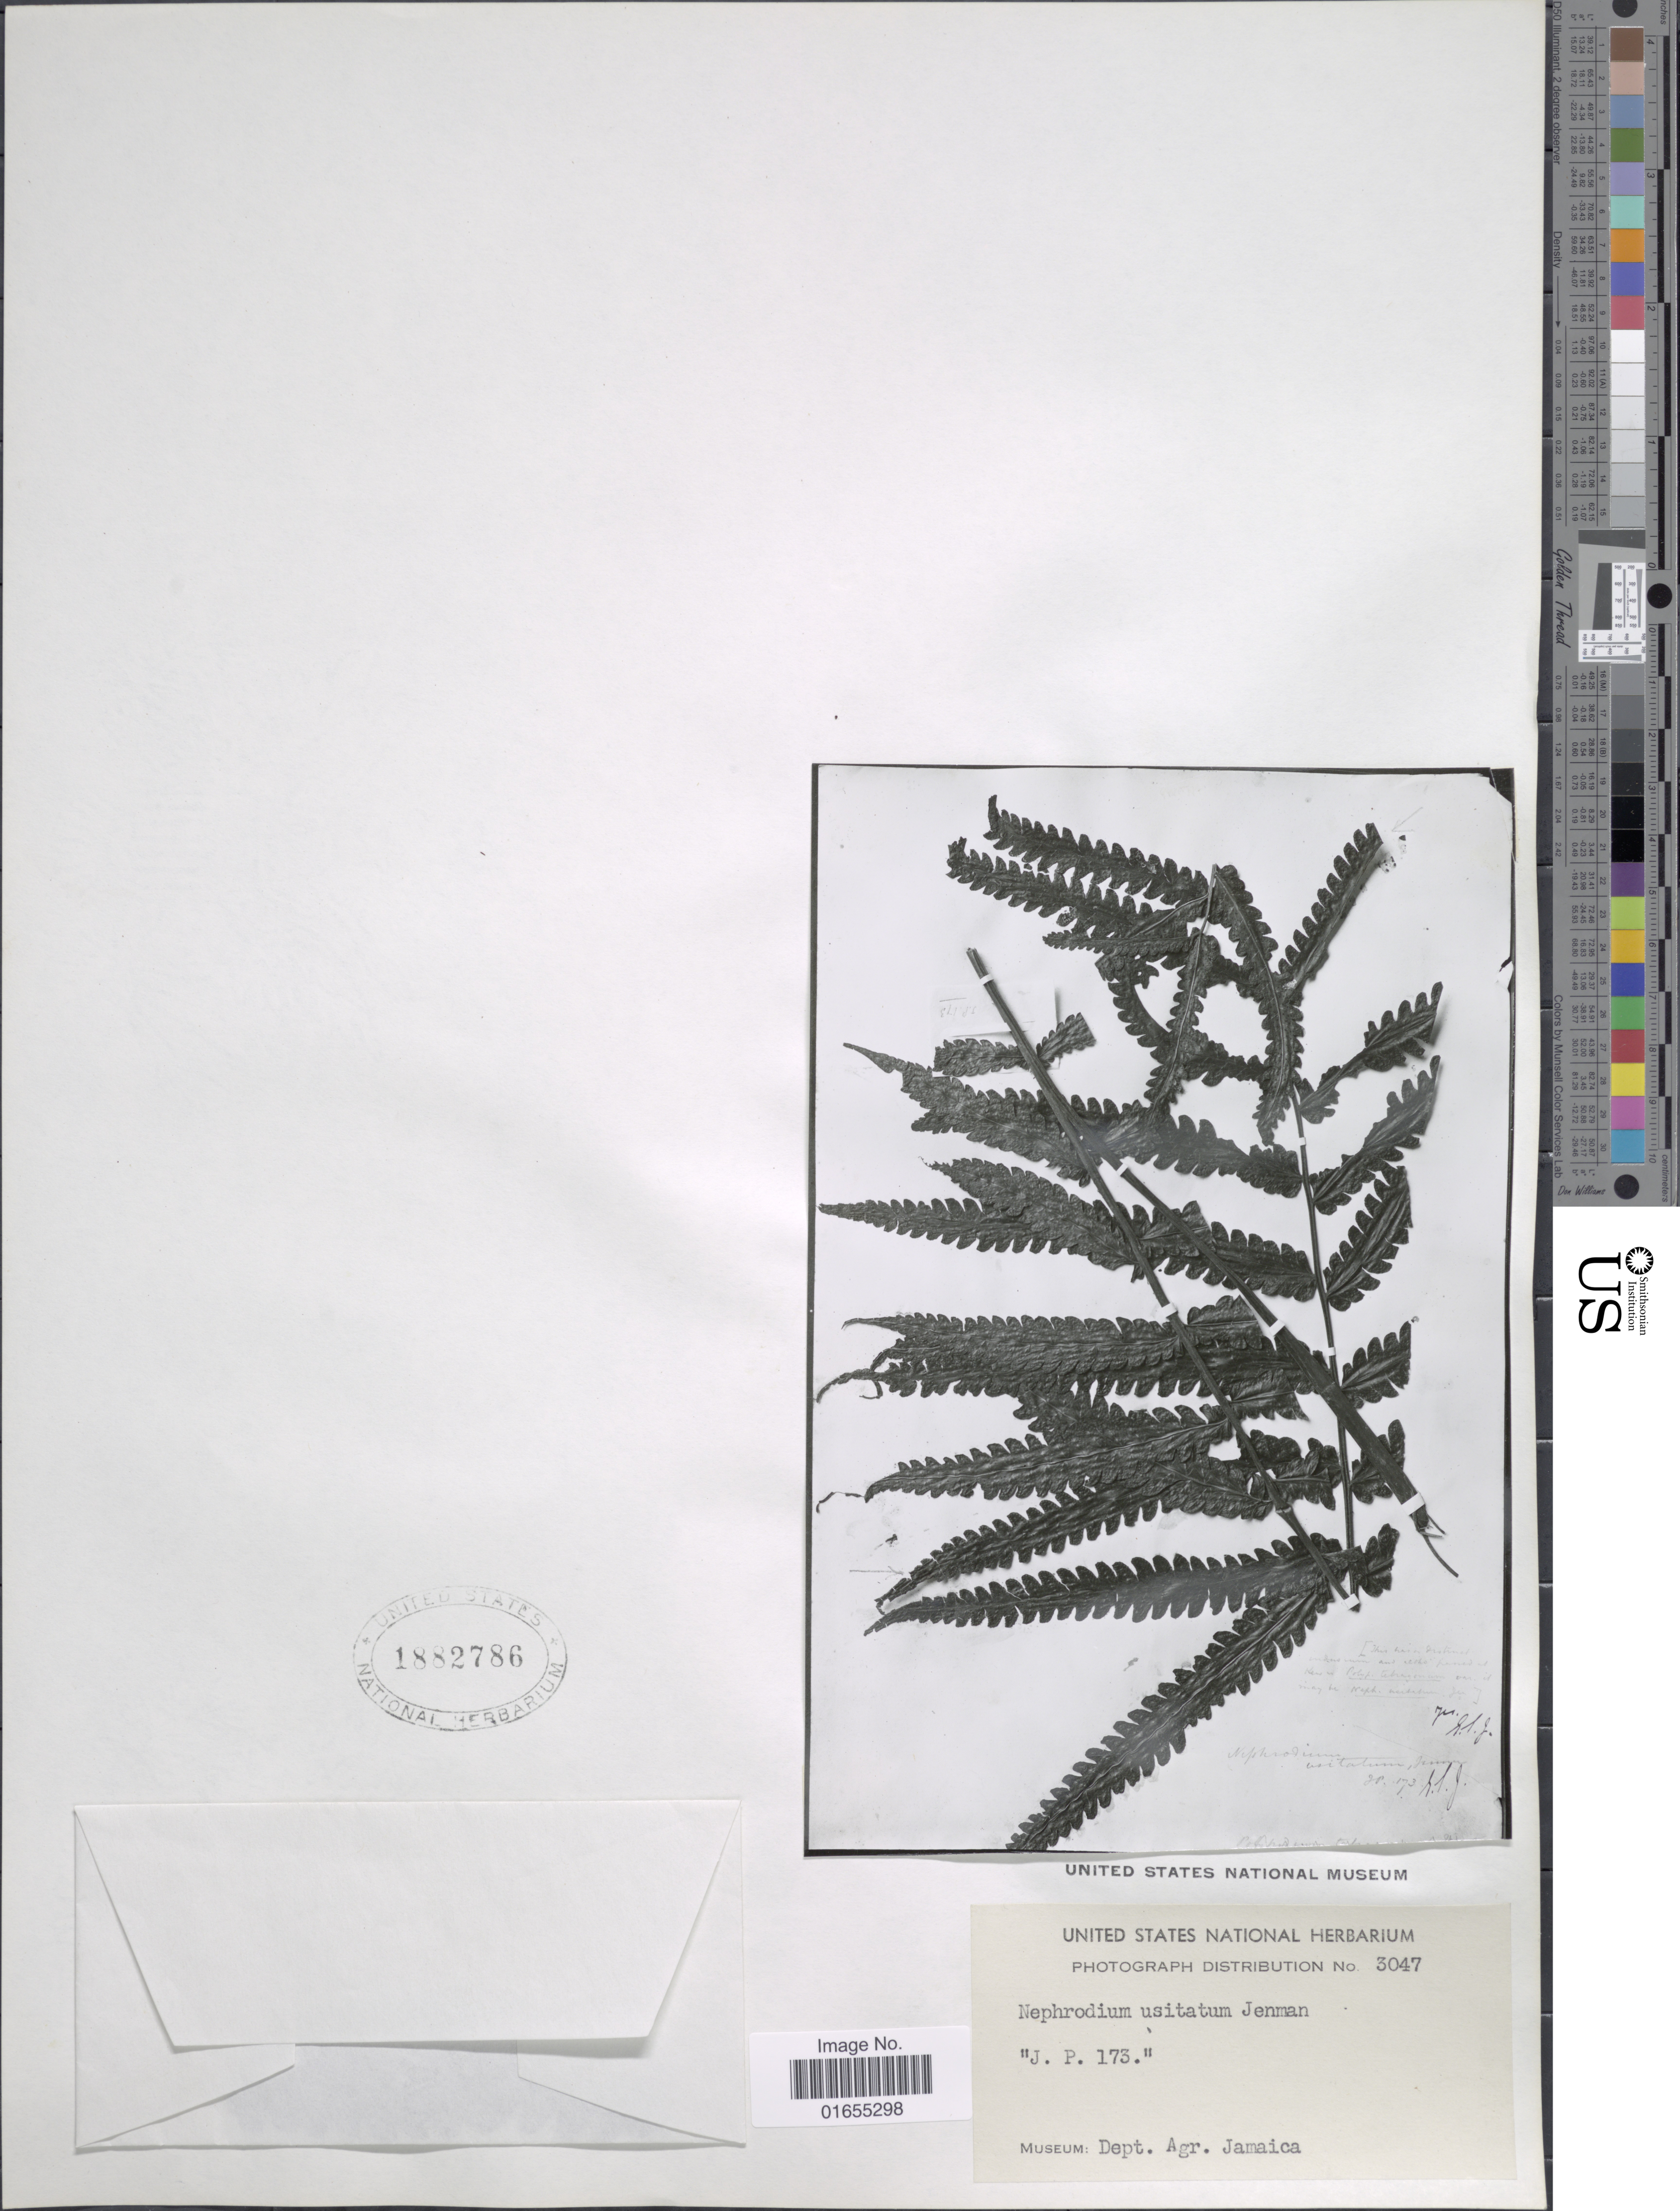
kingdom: Plantae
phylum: Tracheophyta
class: Polypodiopsida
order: Polypodiales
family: Thelypteridaceae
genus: Goniopteris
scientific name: Goniopteris venusta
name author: (Heward) Pic. Serm.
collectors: J.P.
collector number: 173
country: Jamaica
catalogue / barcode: US 1882786